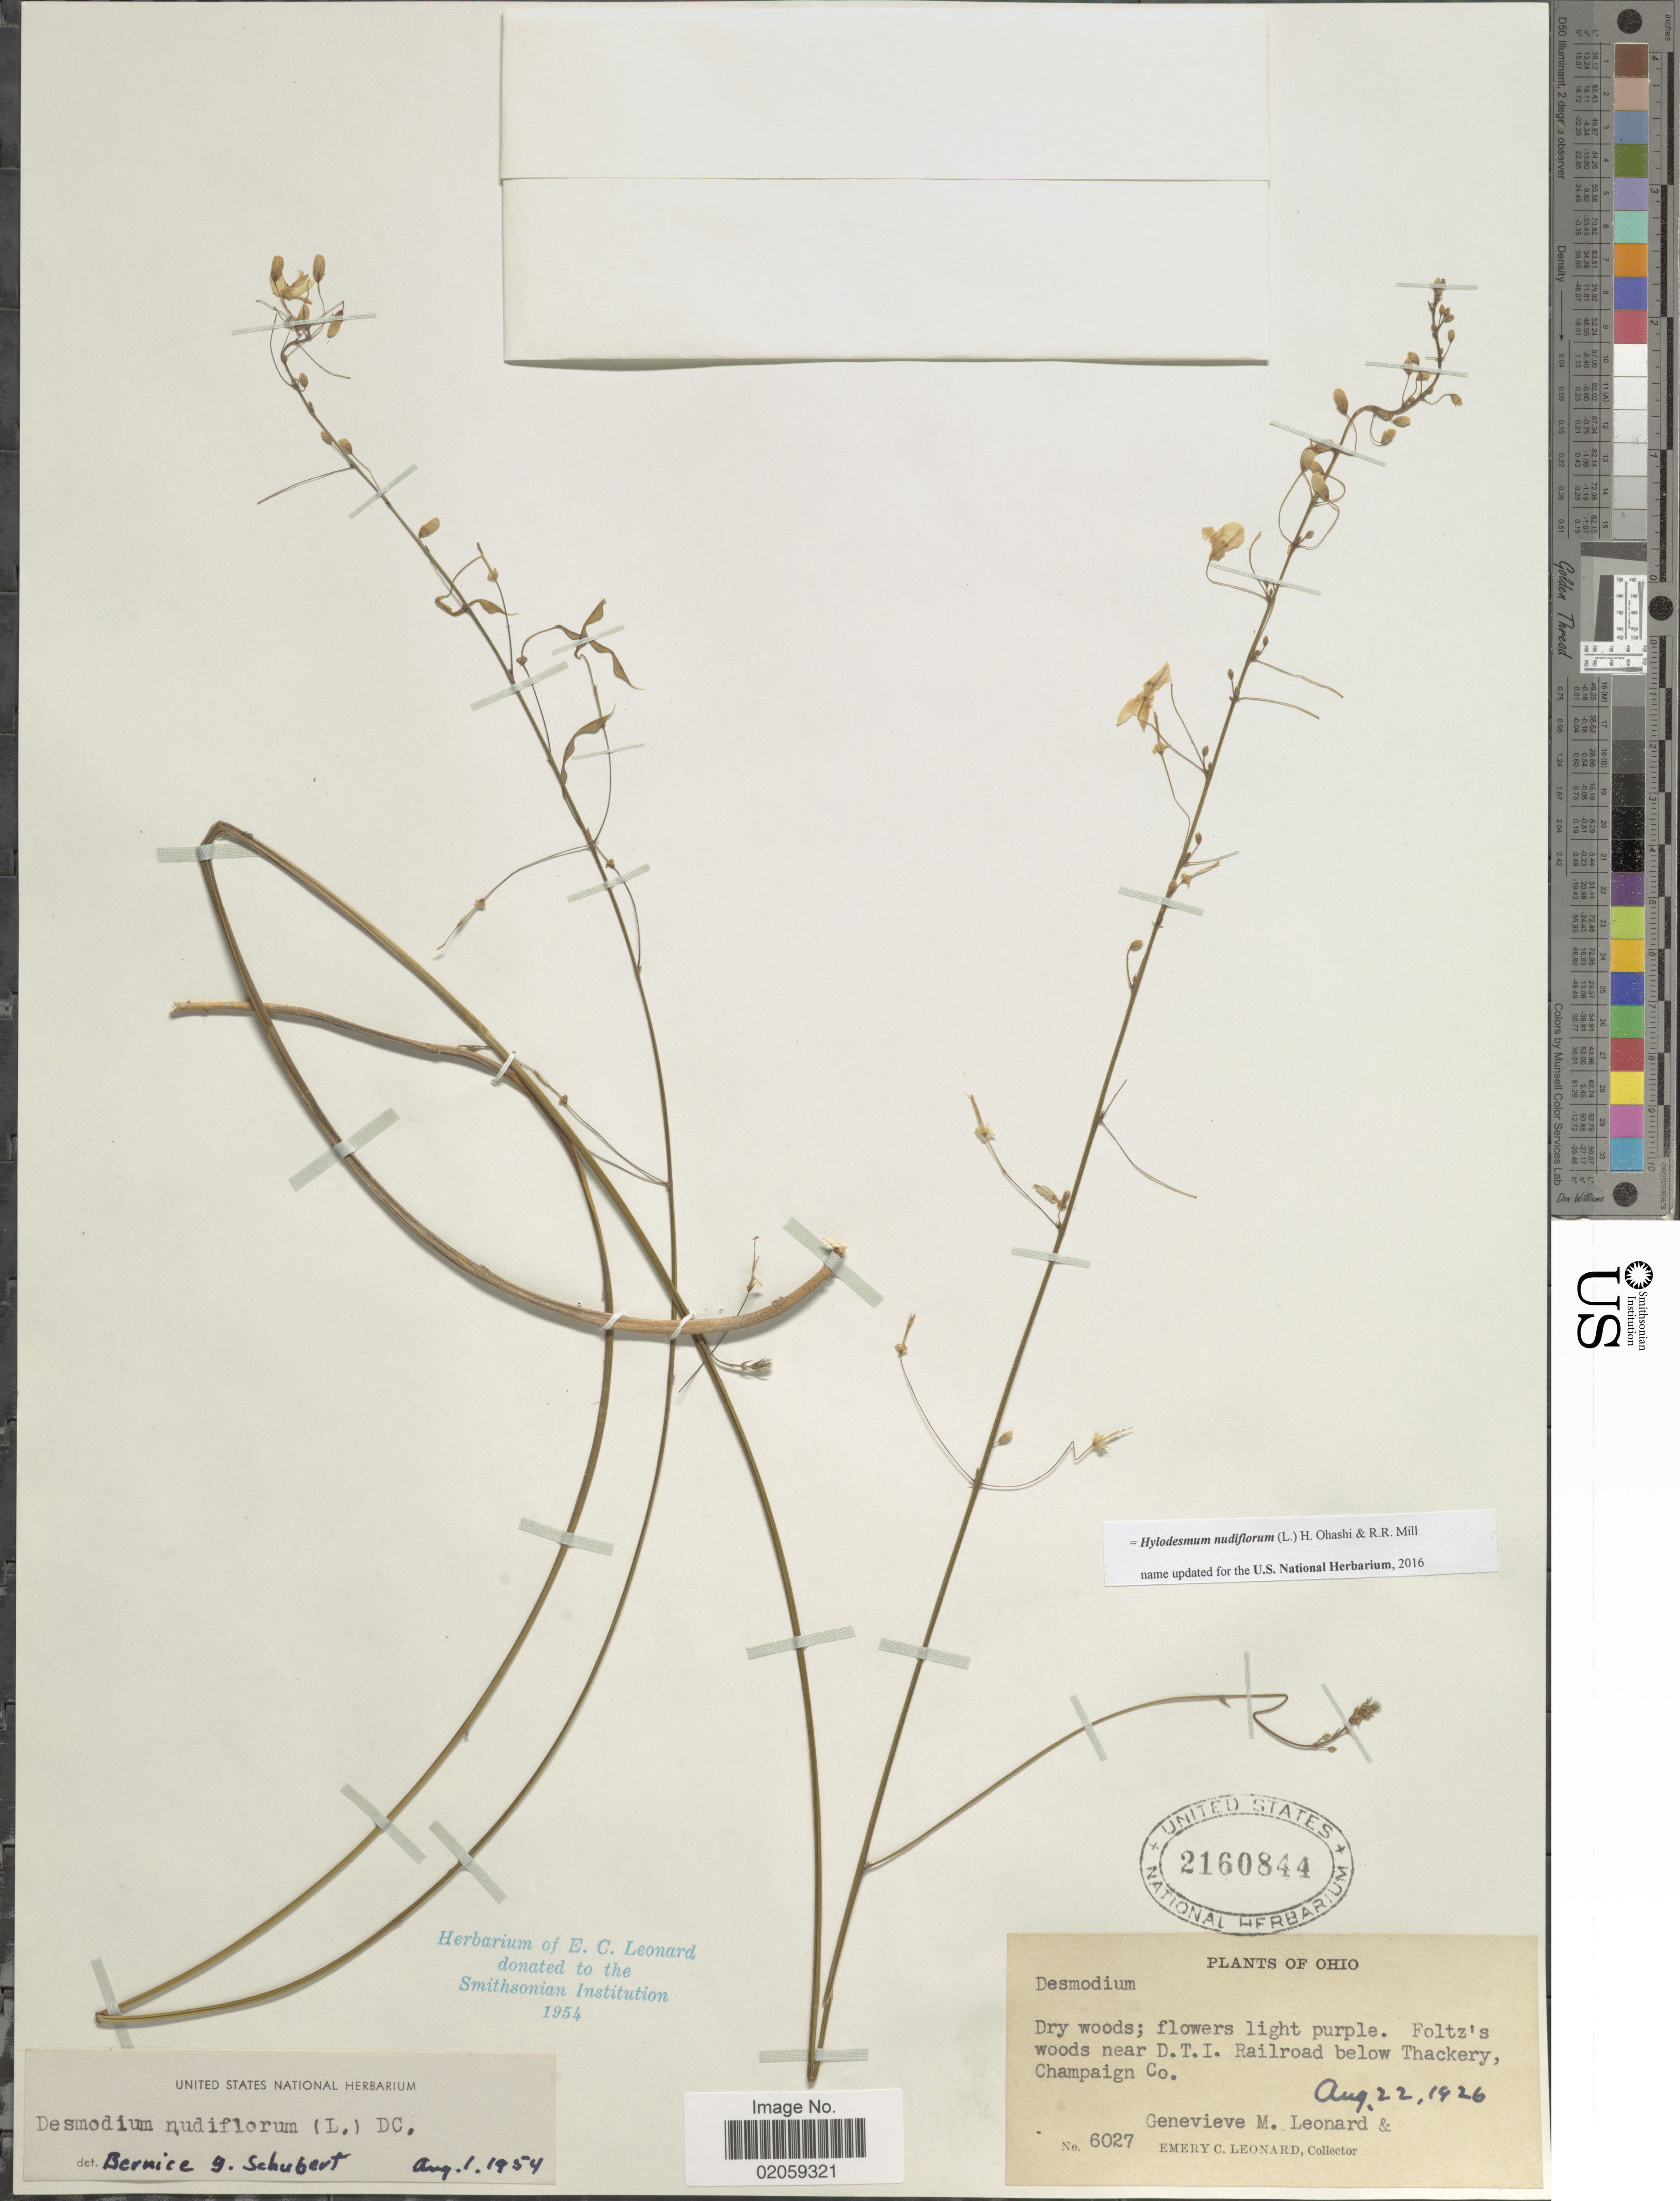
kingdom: Plantae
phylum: Tracheophyta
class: Magnoliopsida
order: Fabales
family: Fabaceae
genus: Hylodesmum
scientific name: Hylodesmum nudiflorum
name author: (L.) H. Ohashi & R.R. Mill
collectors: G. M. Leonard & E. C. Leonard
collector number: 6027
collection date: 1926-08-22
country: United States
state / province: Ohio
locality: Foltz's woods near D.T.I., railroad below Thackery, Champaign Co.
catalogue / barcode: US 2160844